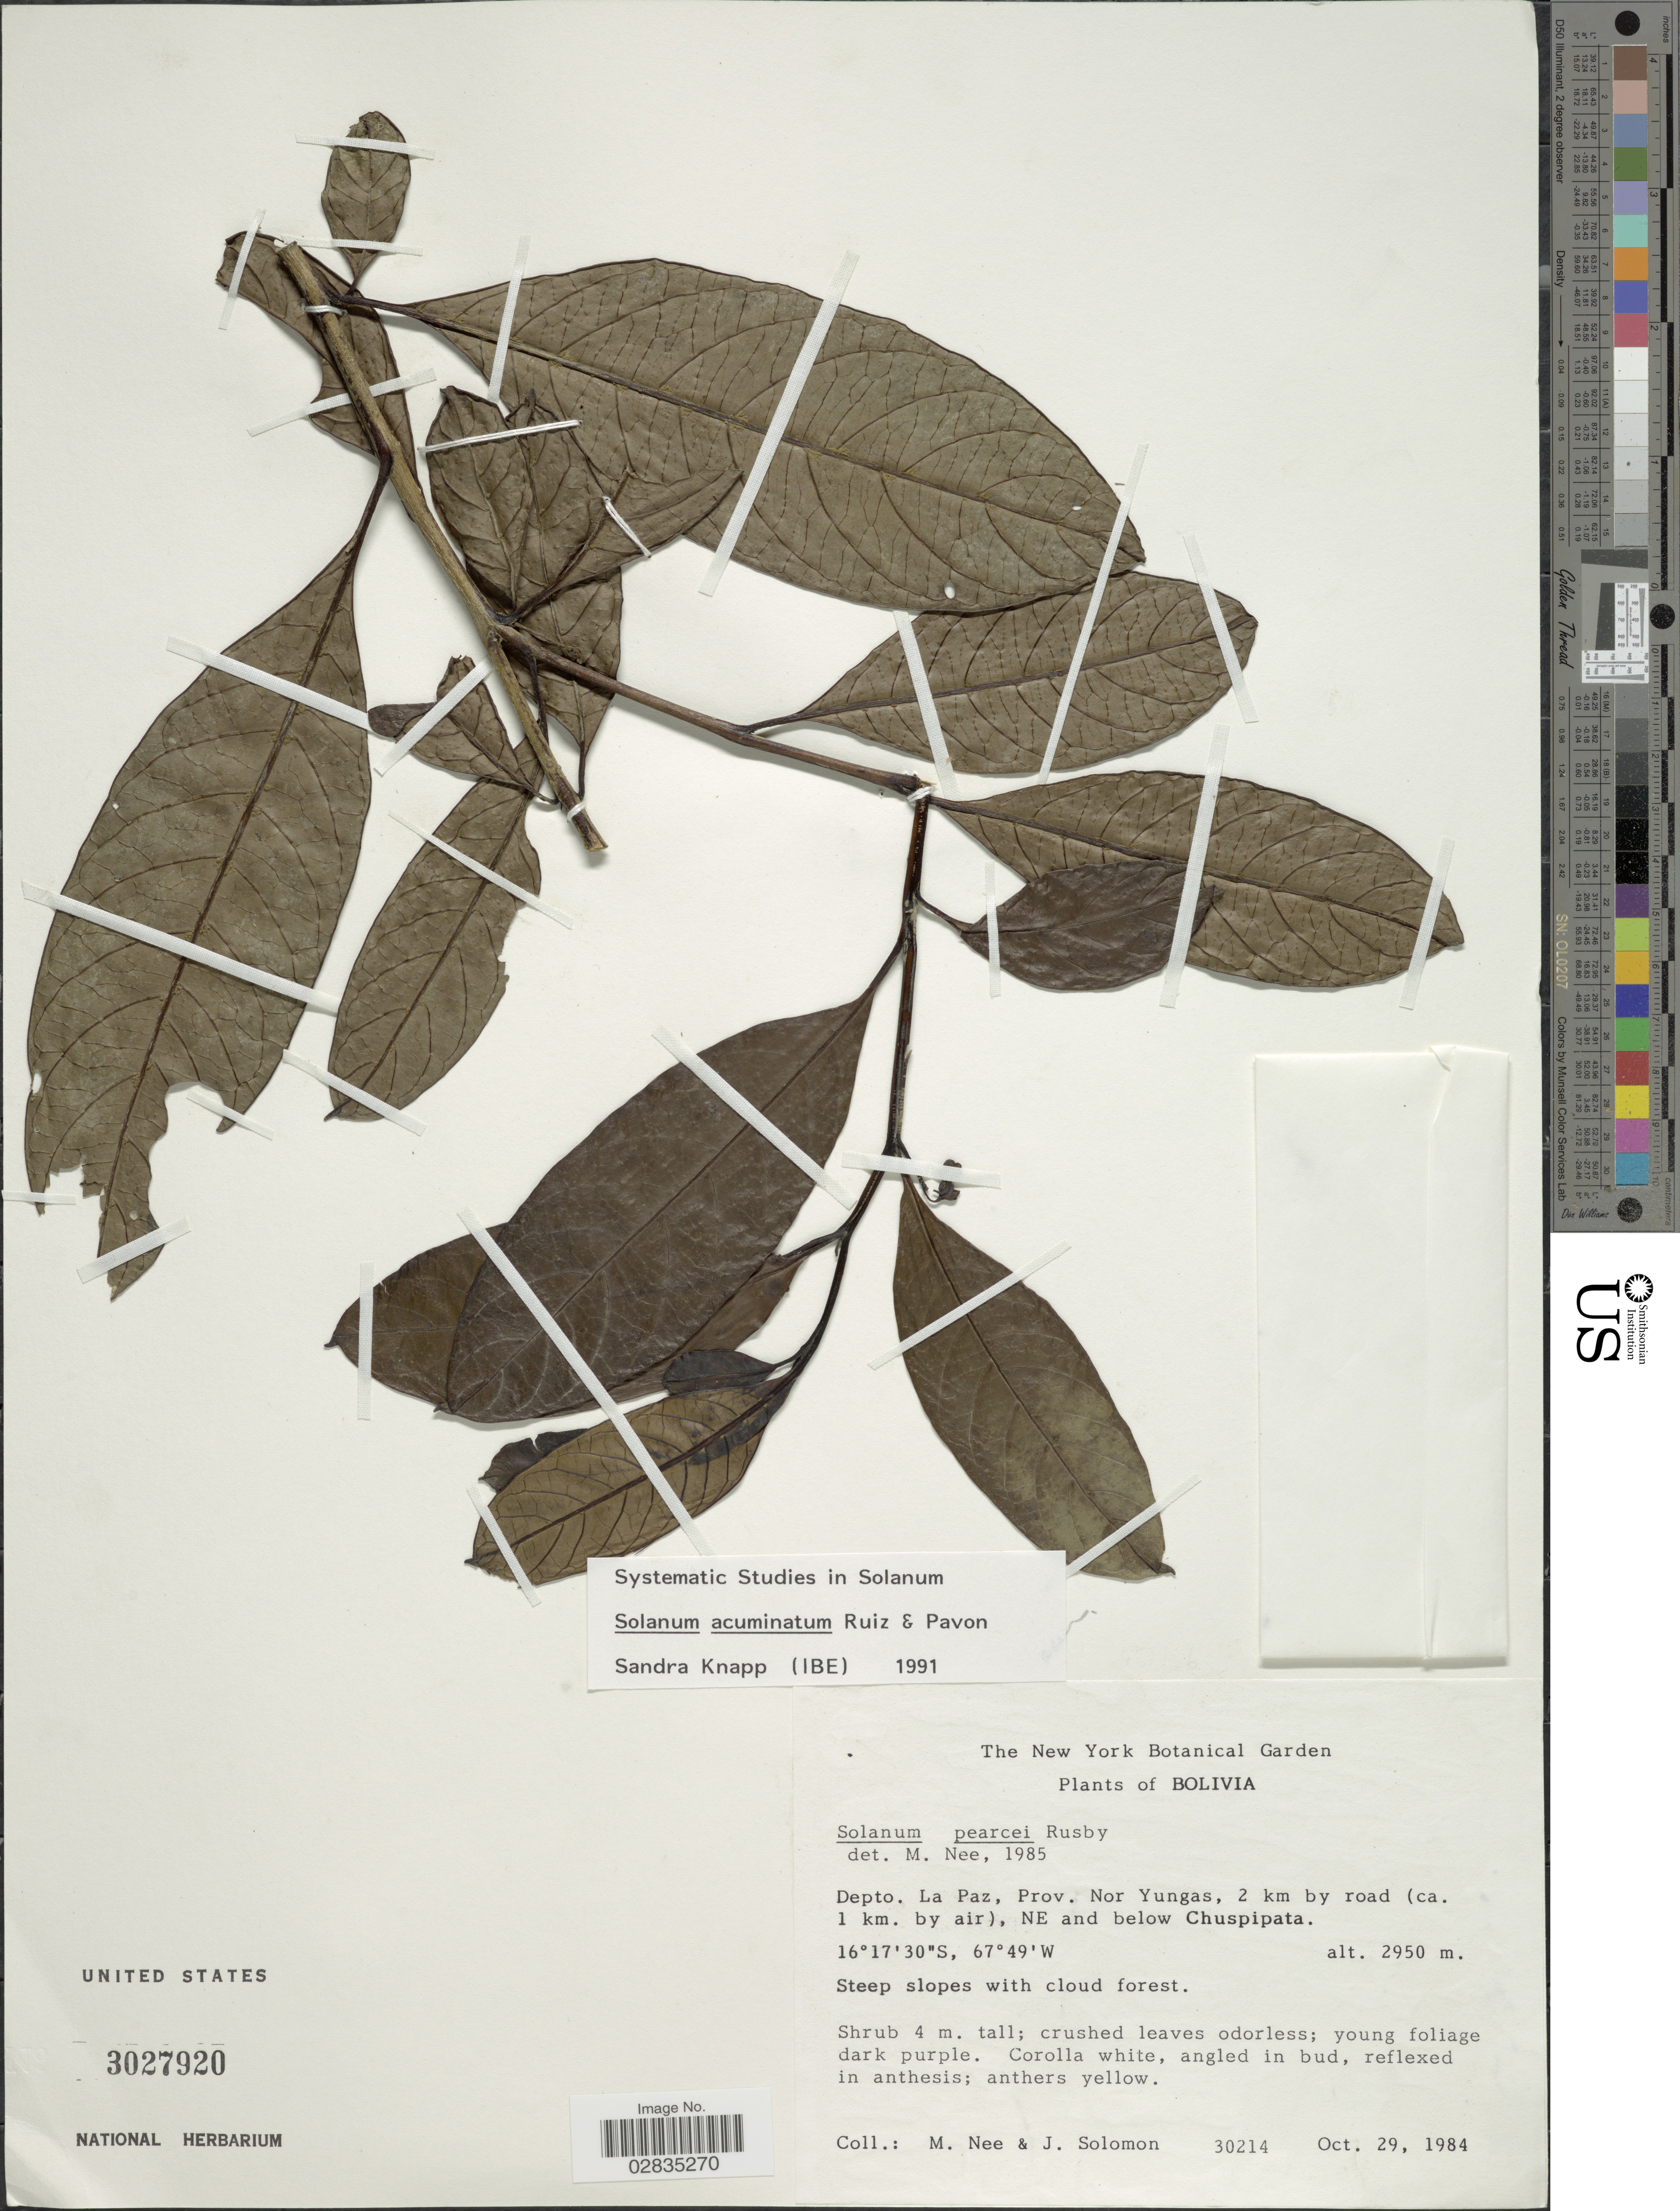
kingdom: Plantae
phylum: Tracheophyta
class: Magnoliopsida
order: Solanales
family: Solanaceae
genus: Solanum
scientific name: Solanum acuminatum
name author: Ruiz & Pav.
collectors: M. Nee & J. Solomon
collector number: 30214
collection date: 1984-10-29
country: Bolivia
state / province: La Paz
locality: Depto. La Paz, Prov. Nor Yungas, 2 km by road (ca. 1 km. by air), NE and below Chuspipata.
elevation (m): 2950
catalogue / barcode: US 3027920